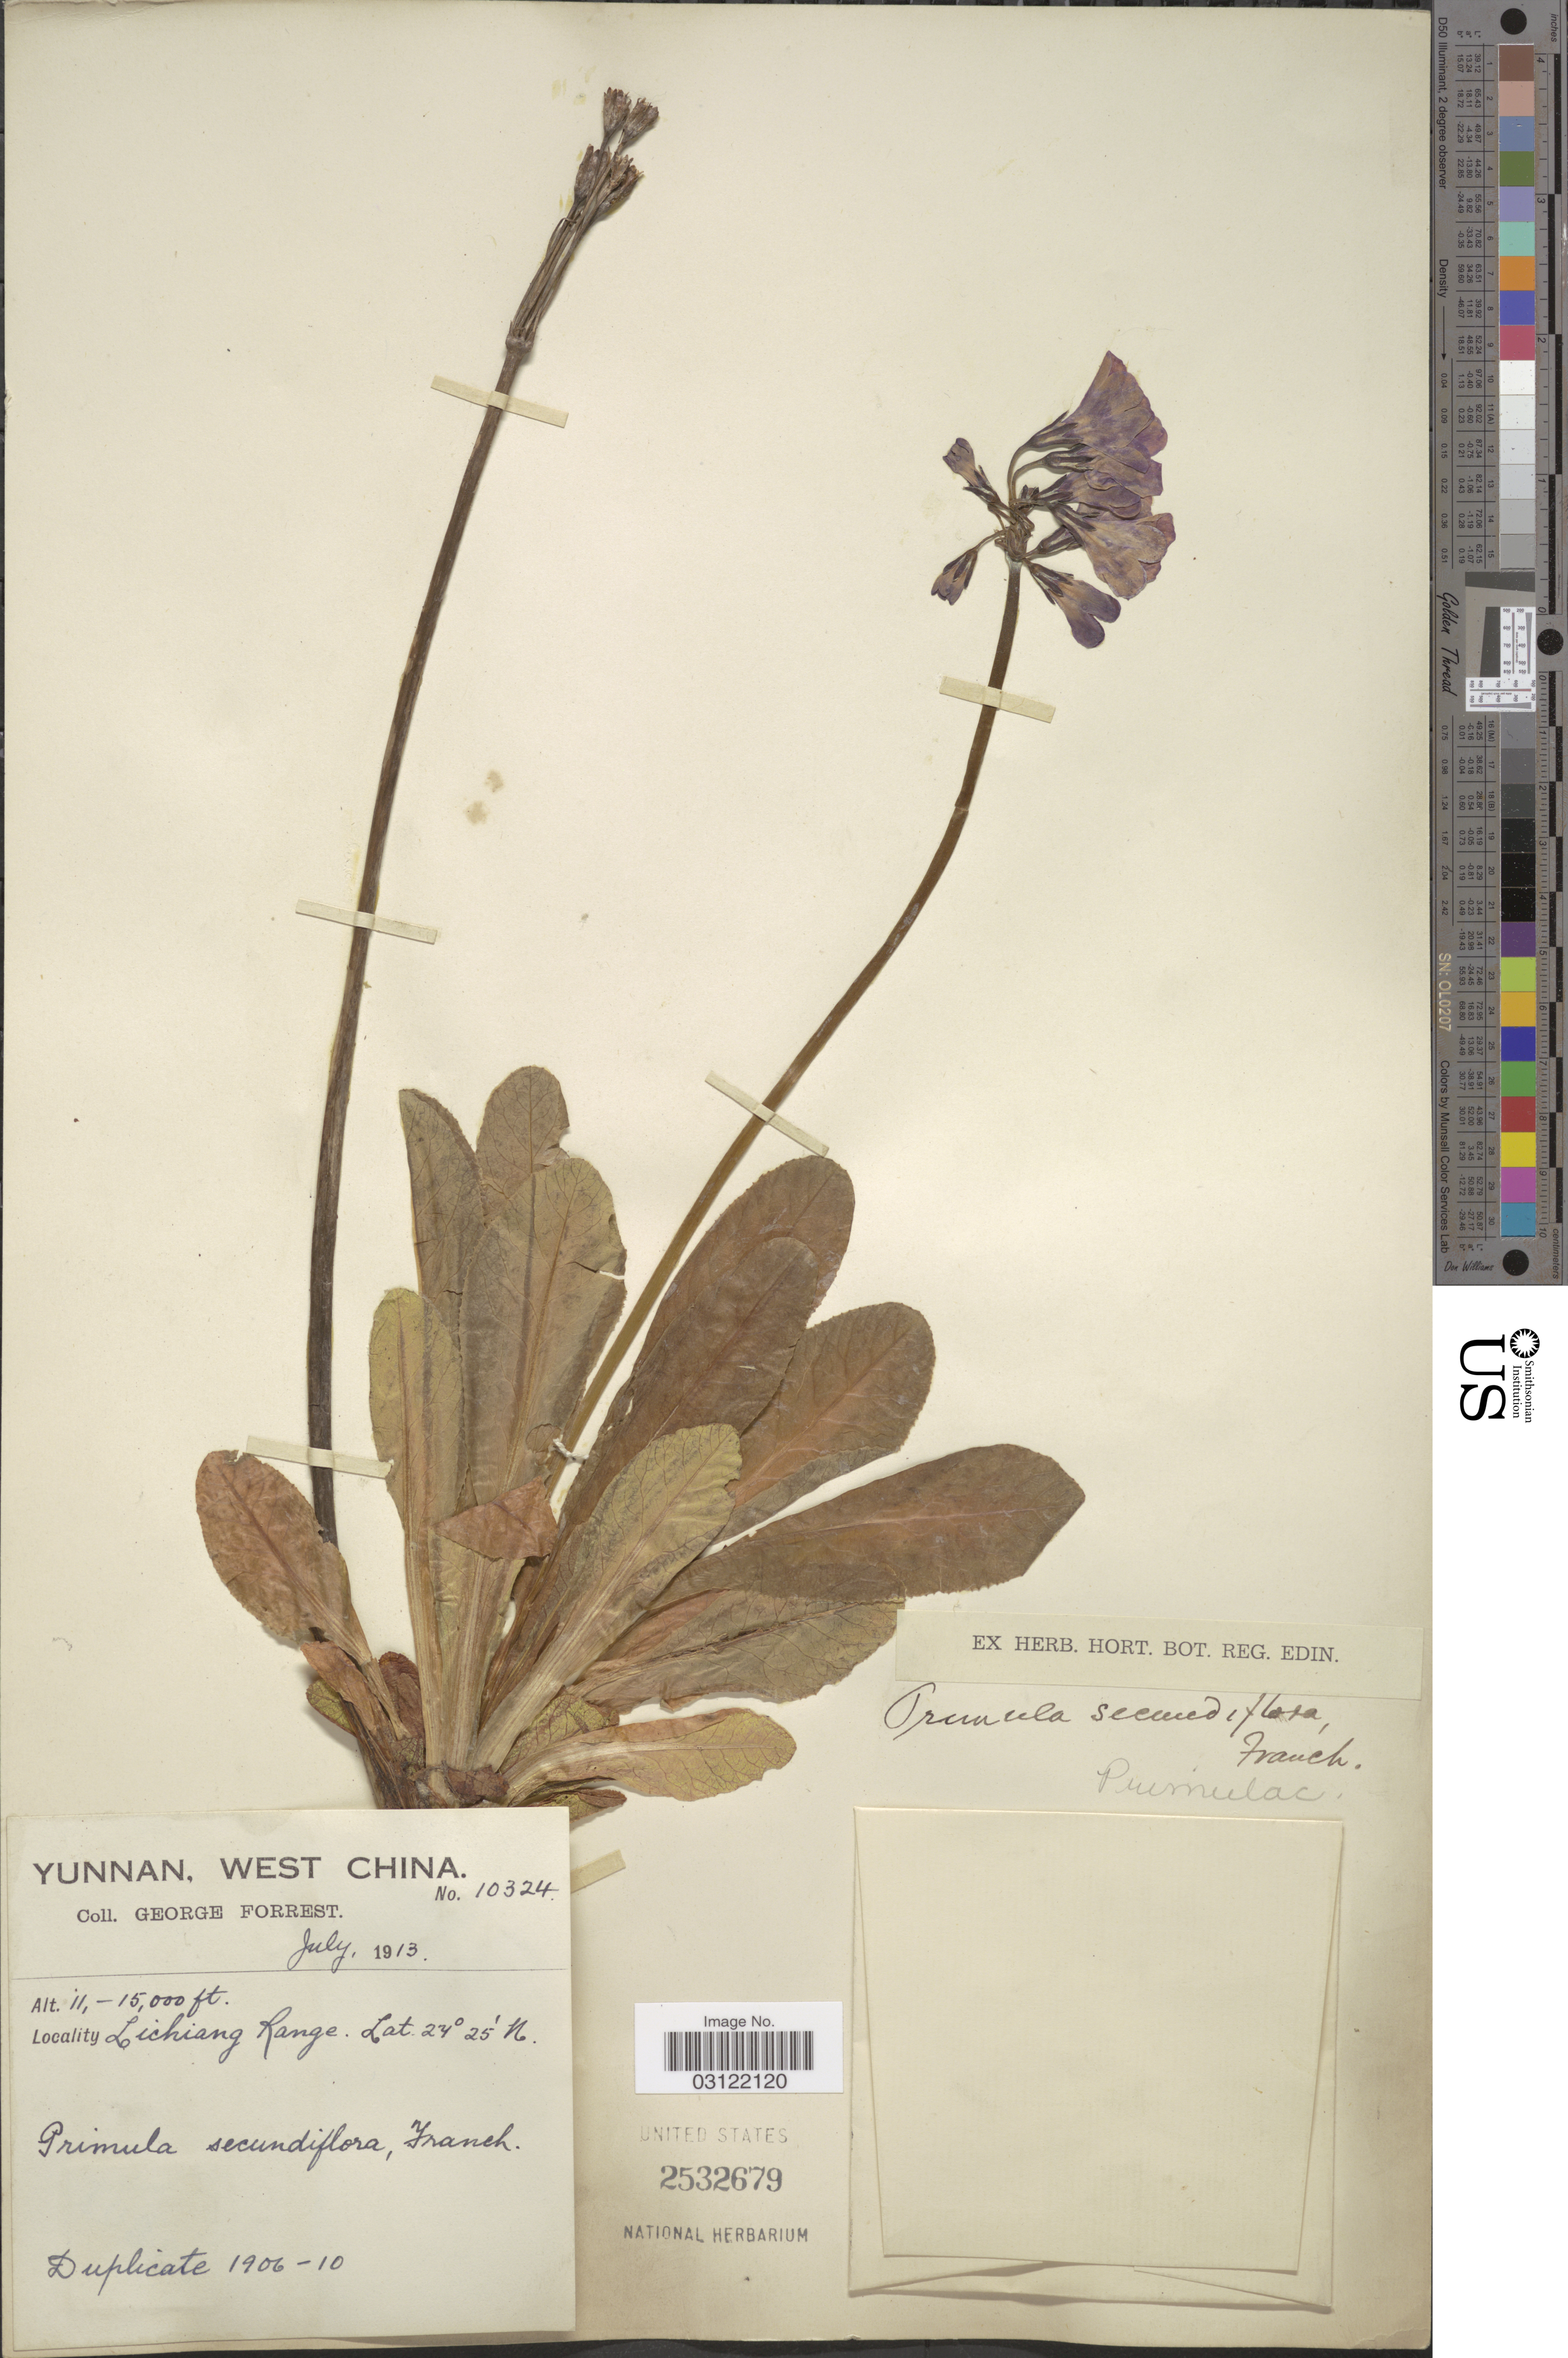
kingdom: Plantae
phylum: Tracheophyta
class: Magnoliopsida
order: Ericales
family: Primulaceae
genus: Primula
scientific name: Primula secundiflora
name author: Franch.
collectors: G. Forrest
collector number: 10324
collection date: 1913-07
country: China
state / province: Yunnan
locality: West China. Lichiang Range.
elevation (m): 3353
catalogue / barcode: US 2532679